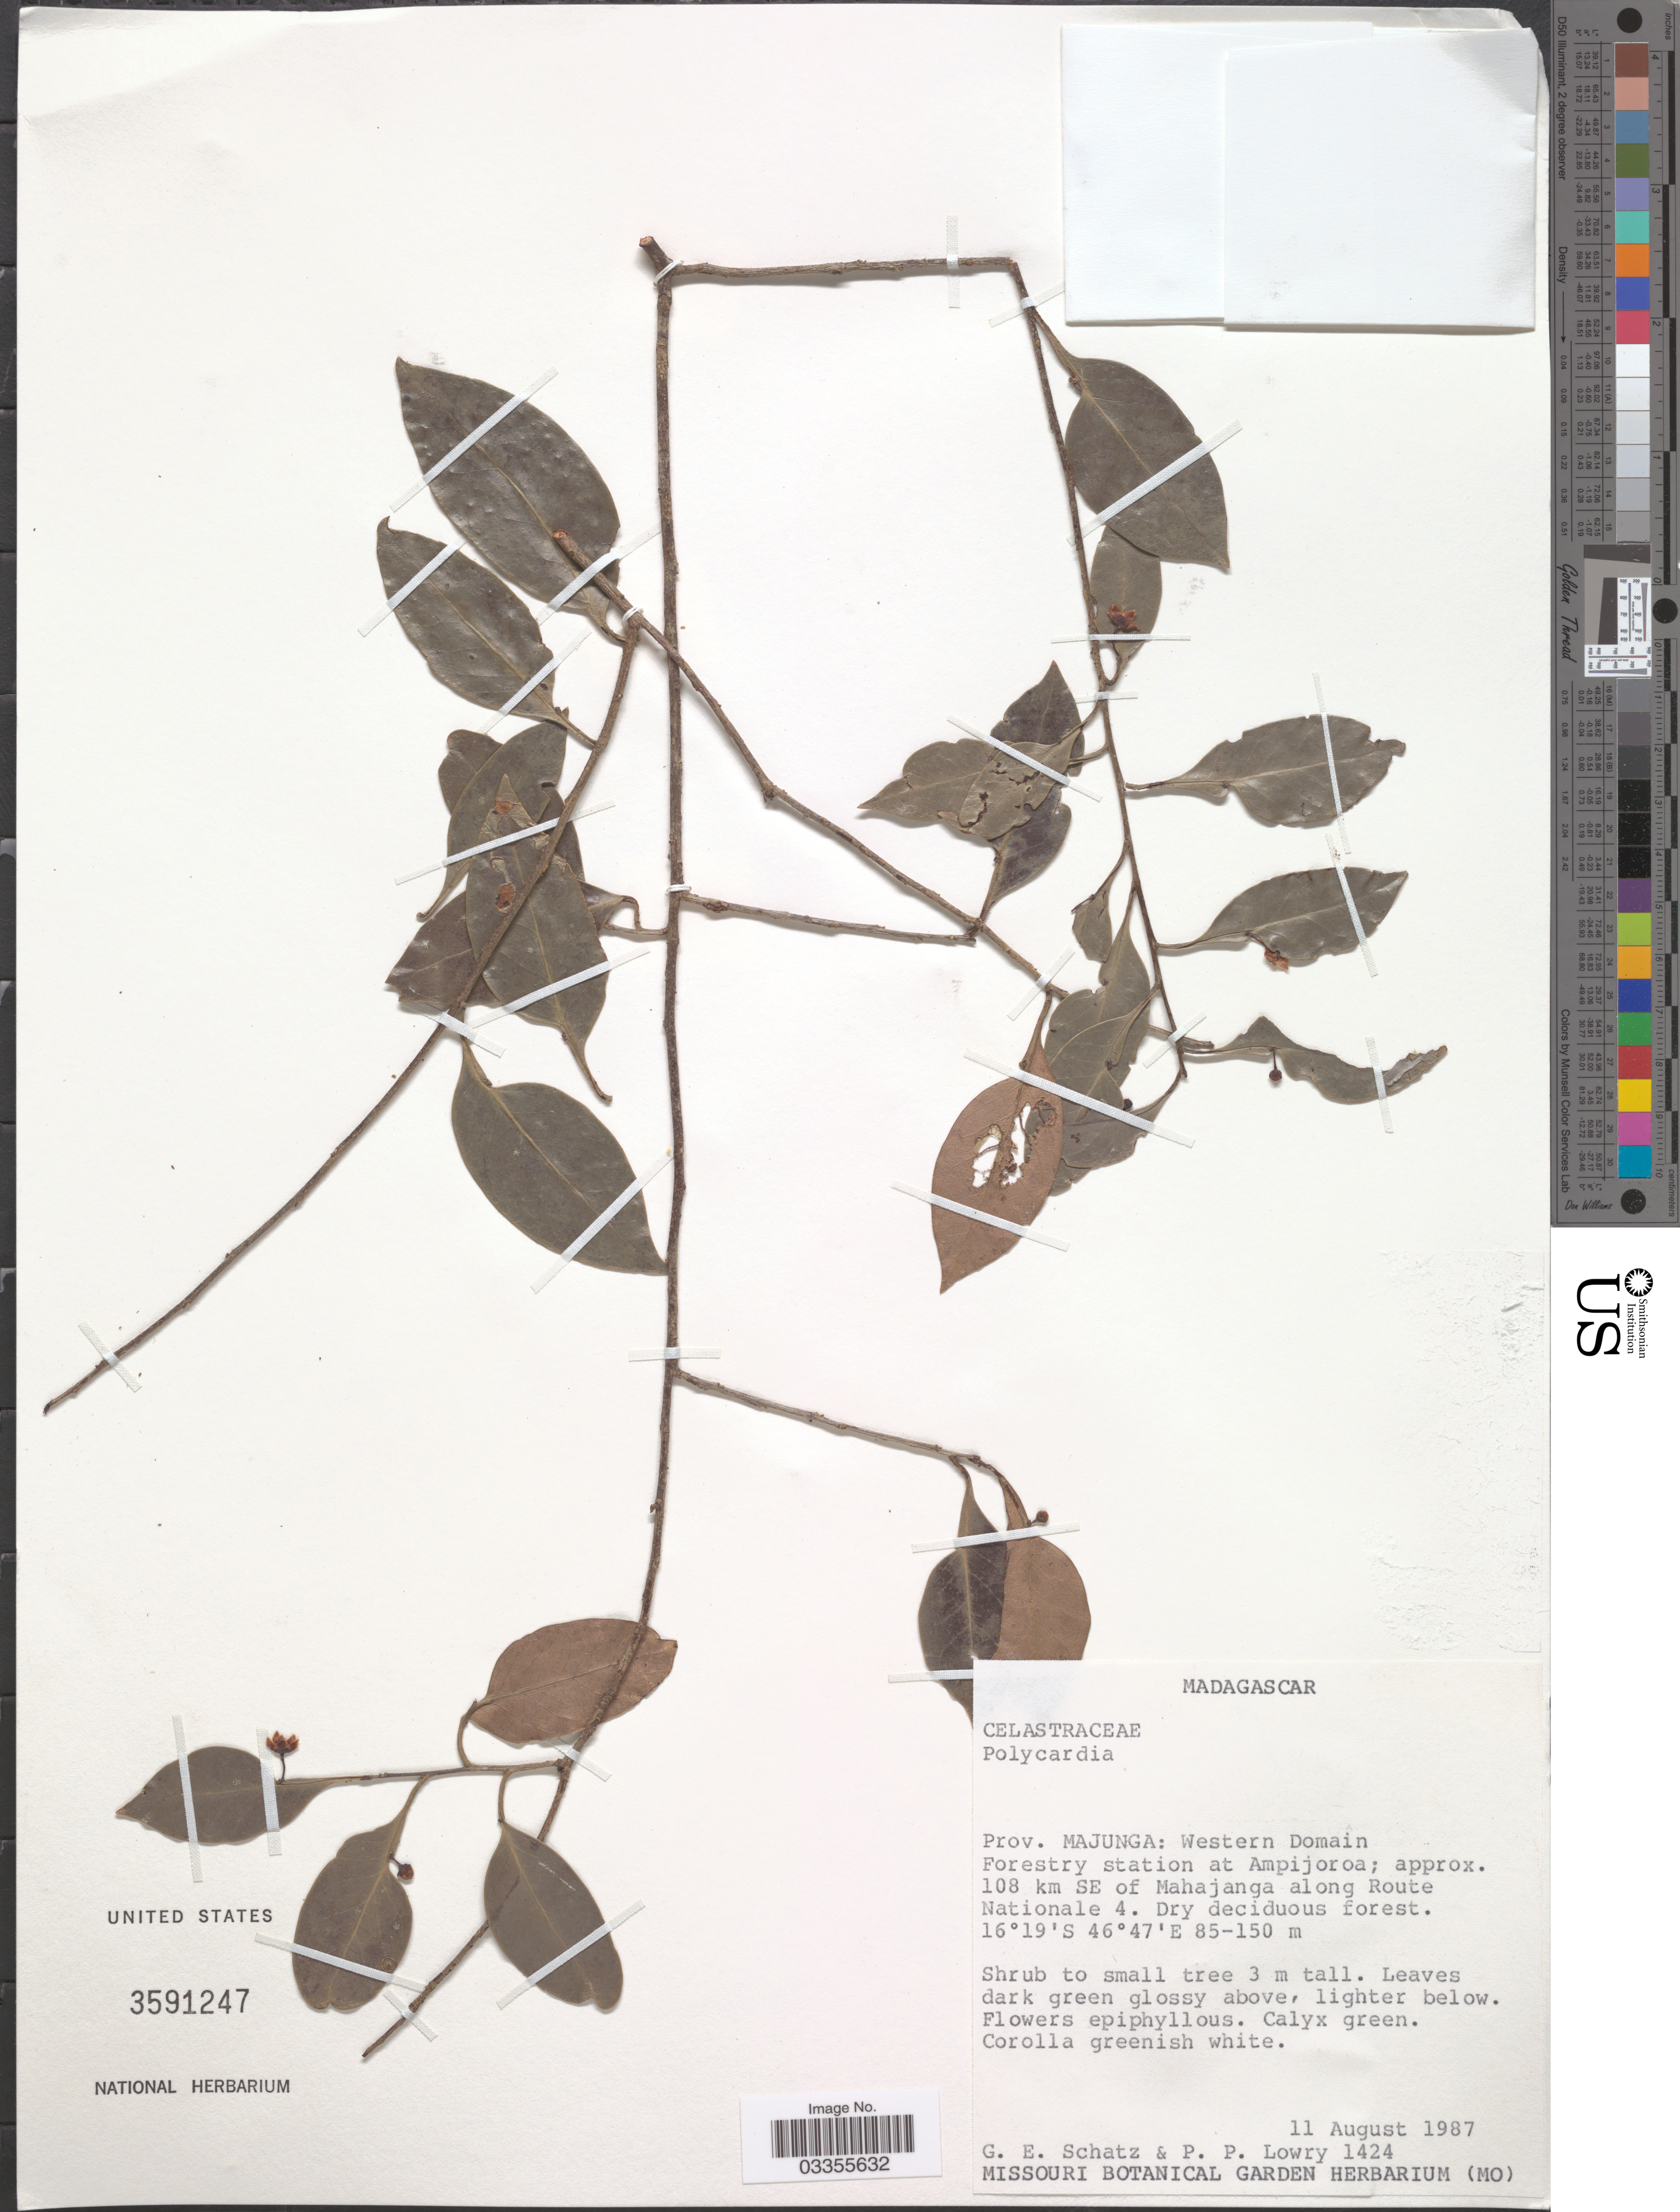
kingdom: Plantae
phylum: Tracheophyta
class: Magnoliopsida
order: Celastrales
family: Celastraceae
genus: Polycardia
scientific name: Polycardia sp.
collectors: G. Schatz & P. Lowry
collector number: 1424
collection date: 1987-08-11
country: Madagascar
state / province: Boeny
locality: Prov. Majunga: Western Domain Forestry station at Ampijoroa; approx. 108 km SE of Mahajanga along Route Nationale 4.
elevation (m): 85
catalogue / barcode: US 3591247